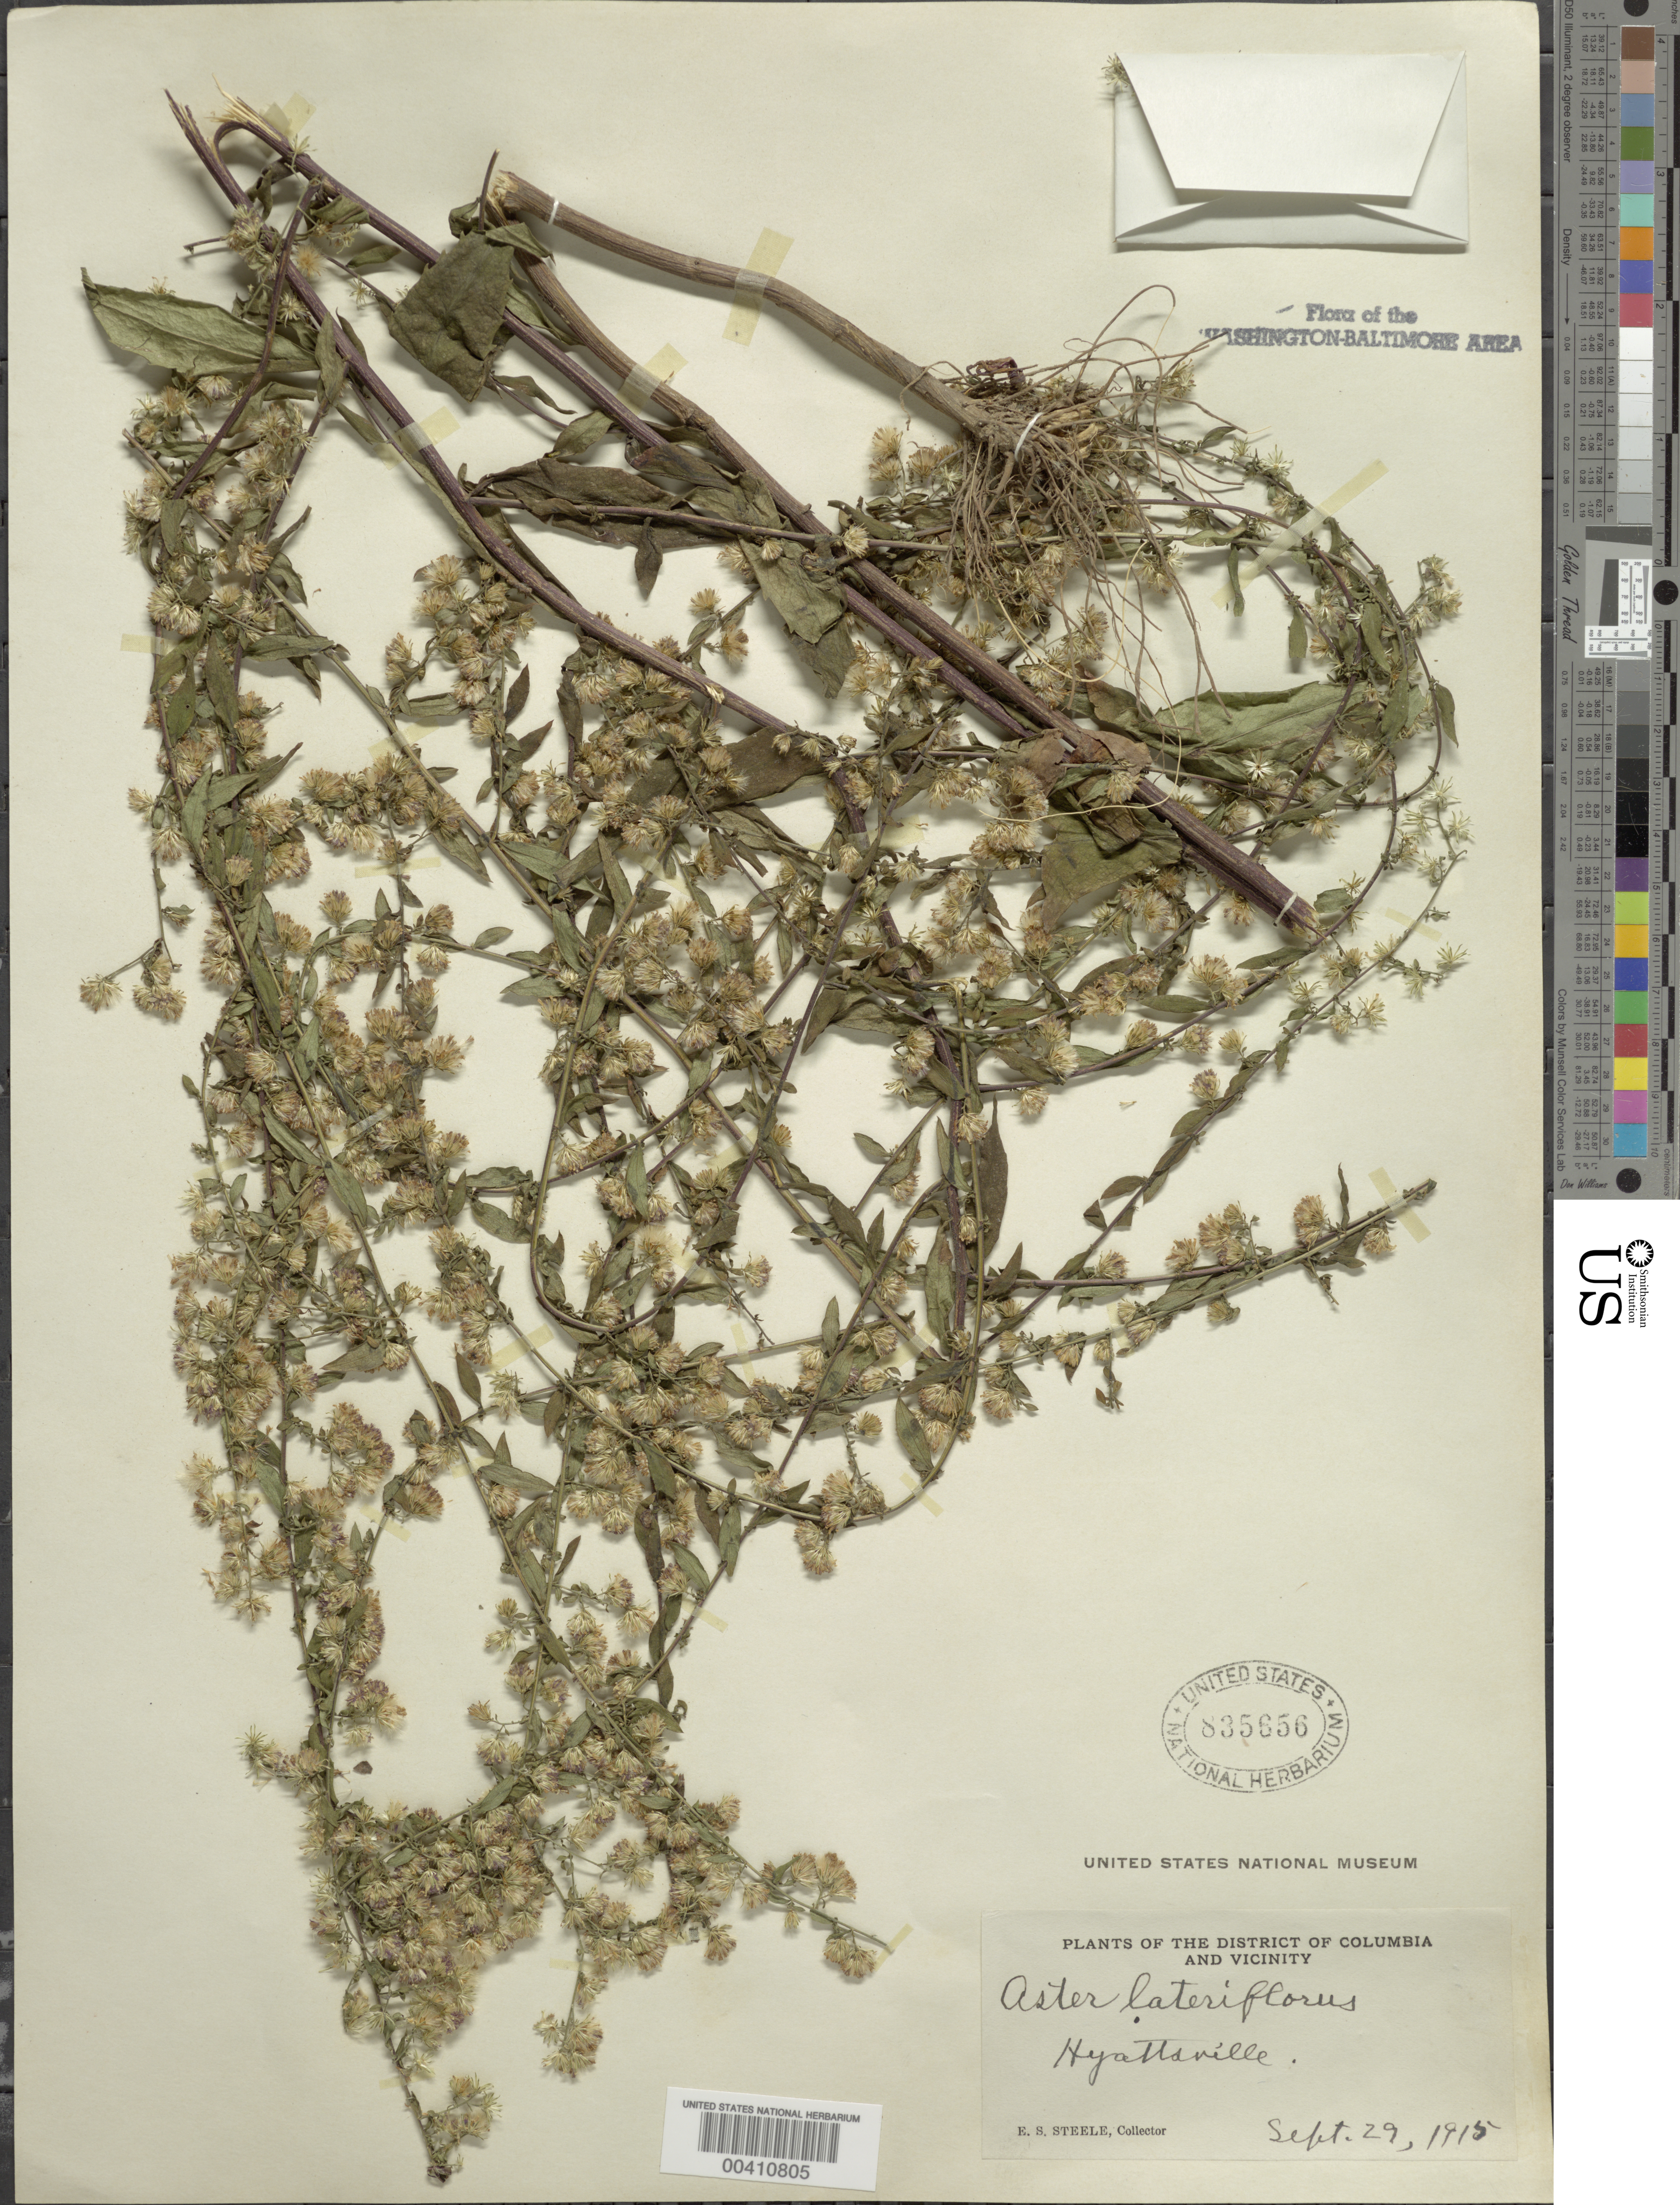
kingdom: Plantae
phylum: Tracheophyta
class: Magnoliopsida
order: Asterales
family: Asteraceae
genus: Symphyotrichum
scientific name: Symphyotrichum lateriflorum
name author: (L.) Á. Löve & D. Löve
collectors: E. Steele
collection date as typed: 29 Sep 1915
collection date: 1915-09-29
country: United States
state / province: Maryland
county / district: Prince George's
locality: Hyattsville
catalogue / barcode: US 835656